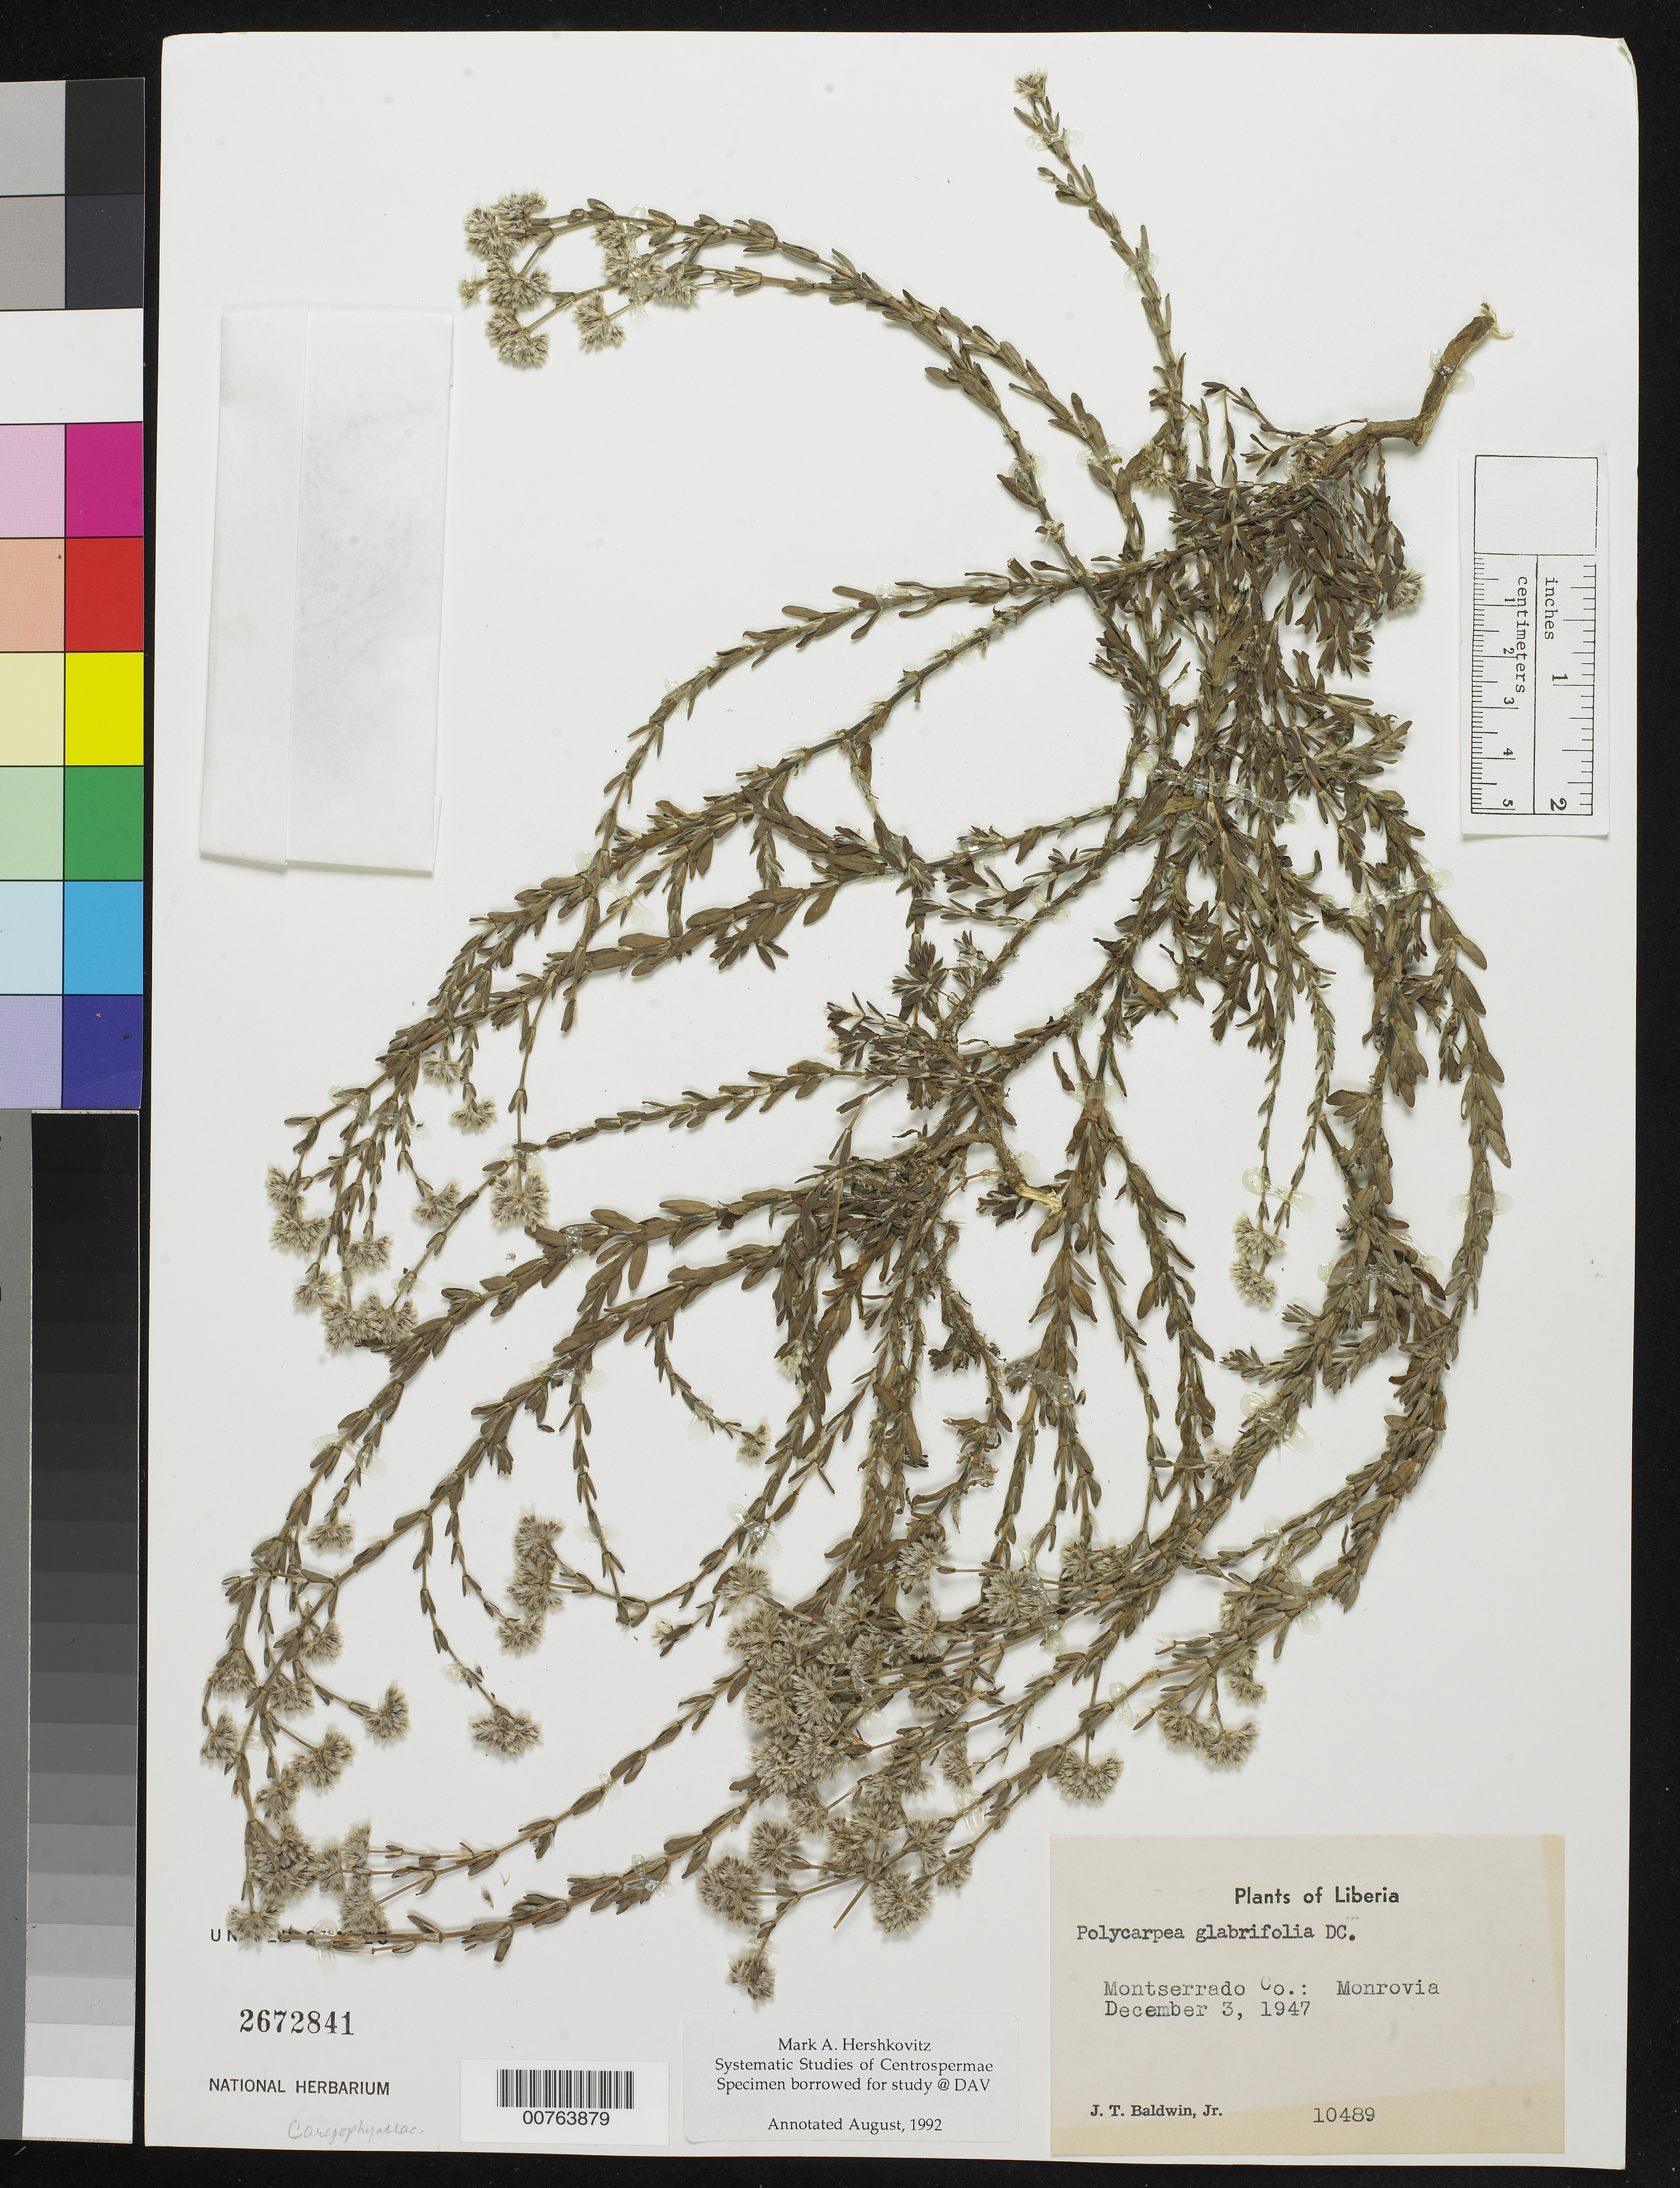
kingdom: Plantae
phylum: Tracheophyta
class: Magnoliopsida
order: Caryophyllales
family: Caryophyllaceae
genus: Polycarpaea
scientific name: Polycarpaea glabrifolia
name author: DC.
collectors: J. T. Baldwin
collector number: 10489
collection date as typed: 3 Dec 1947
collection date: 1947-12-03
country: Liberia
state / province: Montserrado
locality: Monrovia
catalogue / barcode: US 2672841